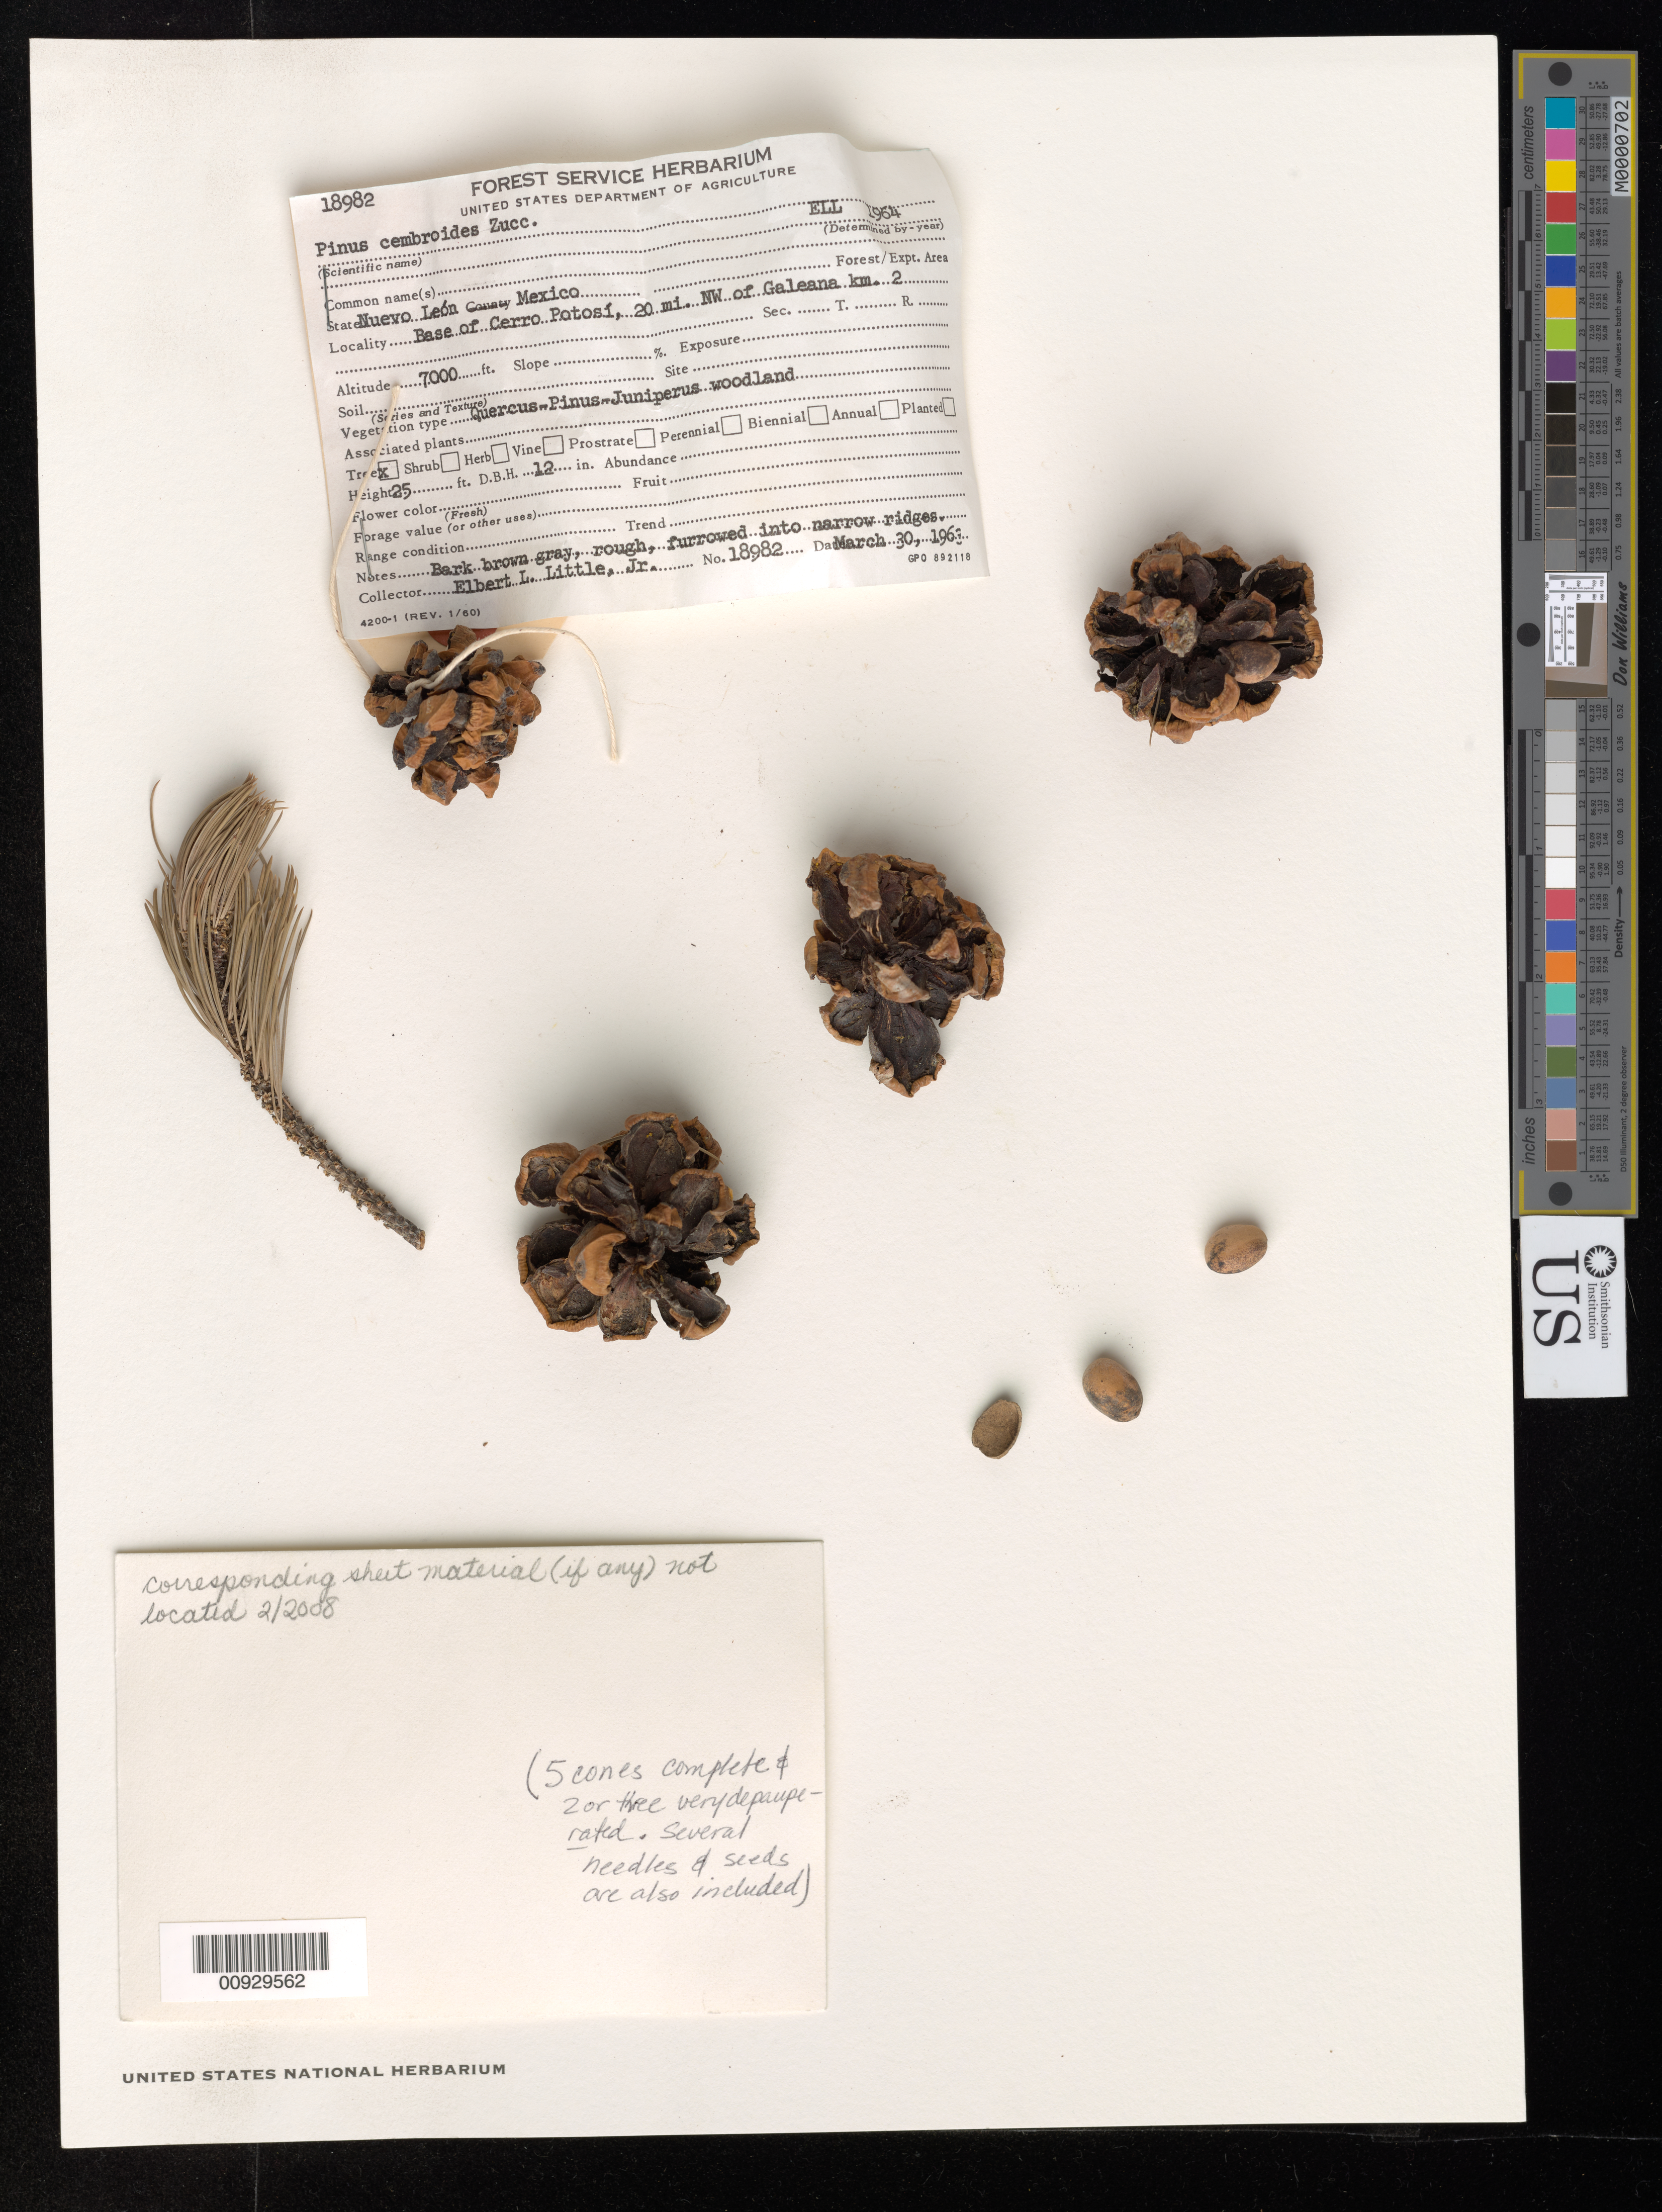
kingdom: Plantae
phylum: Tracheophyta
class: Pinopsida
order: Pinales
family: Pinaceae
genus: Pinus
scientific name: Pinus cembroides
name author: Zucc.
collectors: E. L. Little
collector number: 18982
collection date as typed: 30 Mar 1963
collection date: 1963-03-30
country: Mexico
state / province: Nuevo León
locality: Base of Cerro Potosí, 20 mi. NW of Galeana, km. 2.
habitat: Quercus-Pinus-Juniperus woodland.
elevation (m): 2134